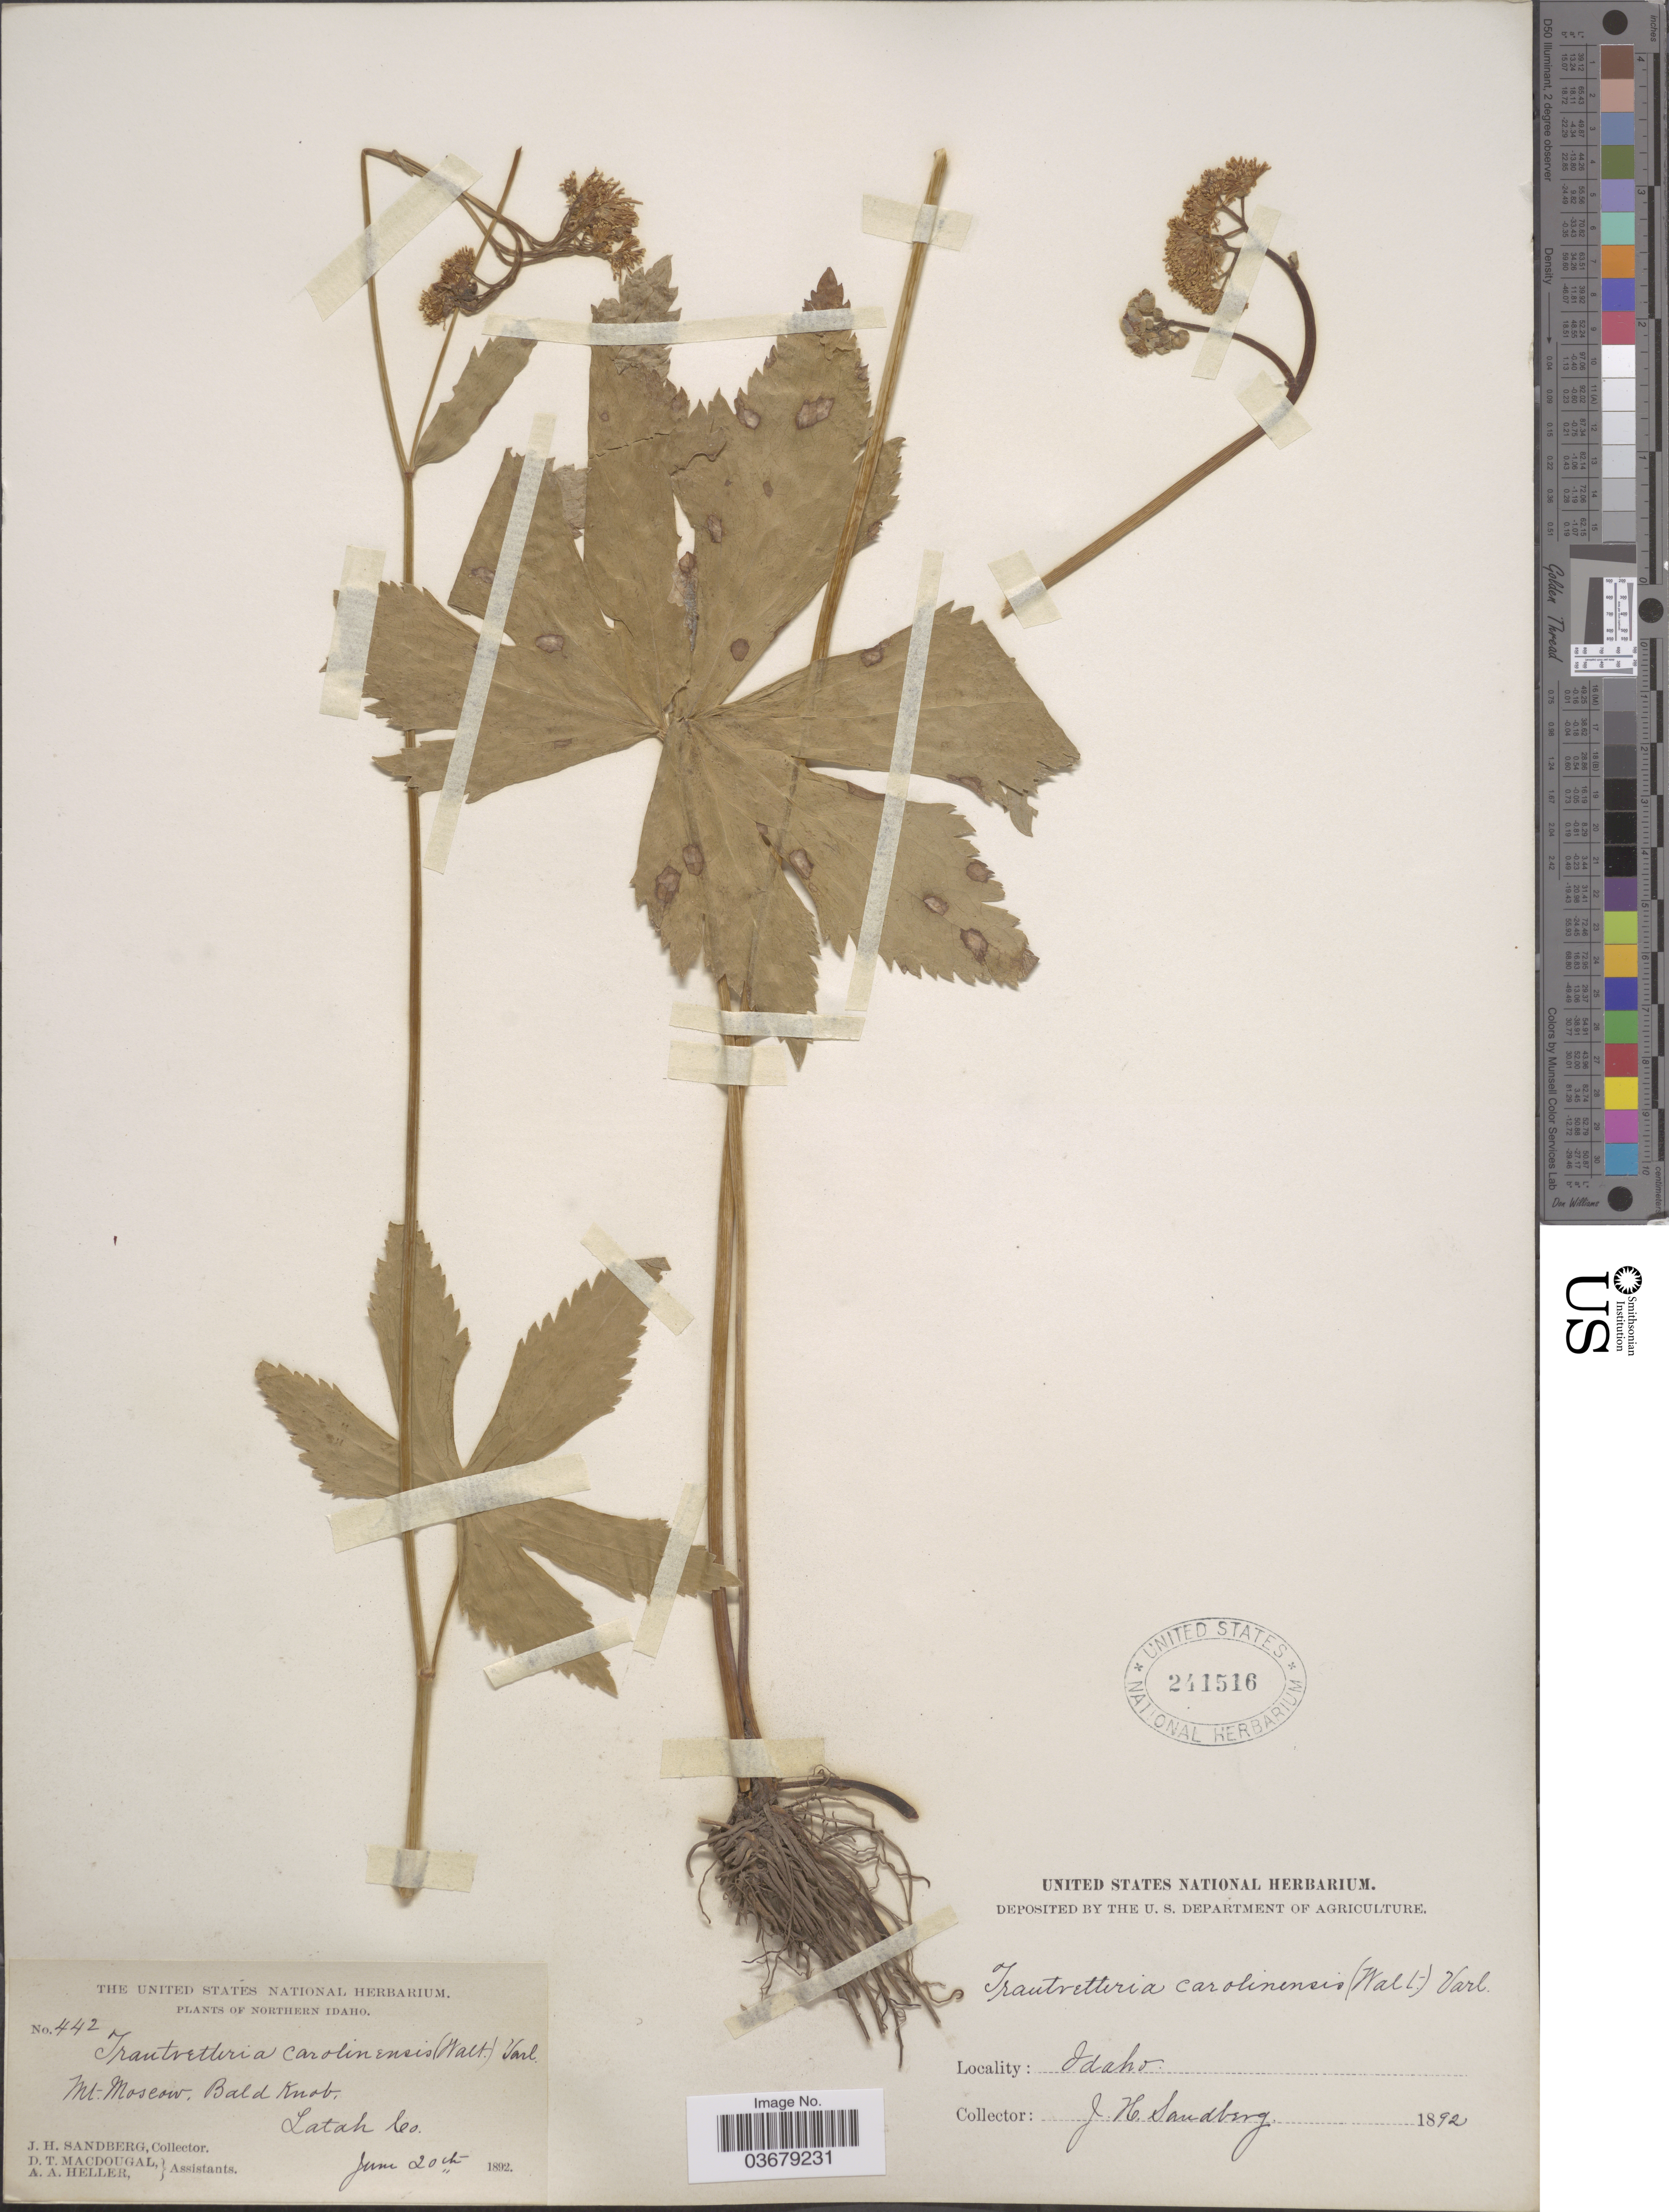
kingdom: Plantae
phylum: Tracheophyta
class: Magnoliopsida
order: Ranunculales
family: Ranunculaceae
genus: Trautvetteria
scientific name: Trautvetteria caroliniensis var. grandis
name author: (Water) Vail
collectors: J. H. Sandberg, D. T. MacDougal & A. A. Heller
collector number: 442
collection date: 1892-06-20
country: United States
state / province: Idaho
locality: Northern Idaho. Mt. Moscow, Bald Knob, Latah Co.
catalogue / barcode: US 241516